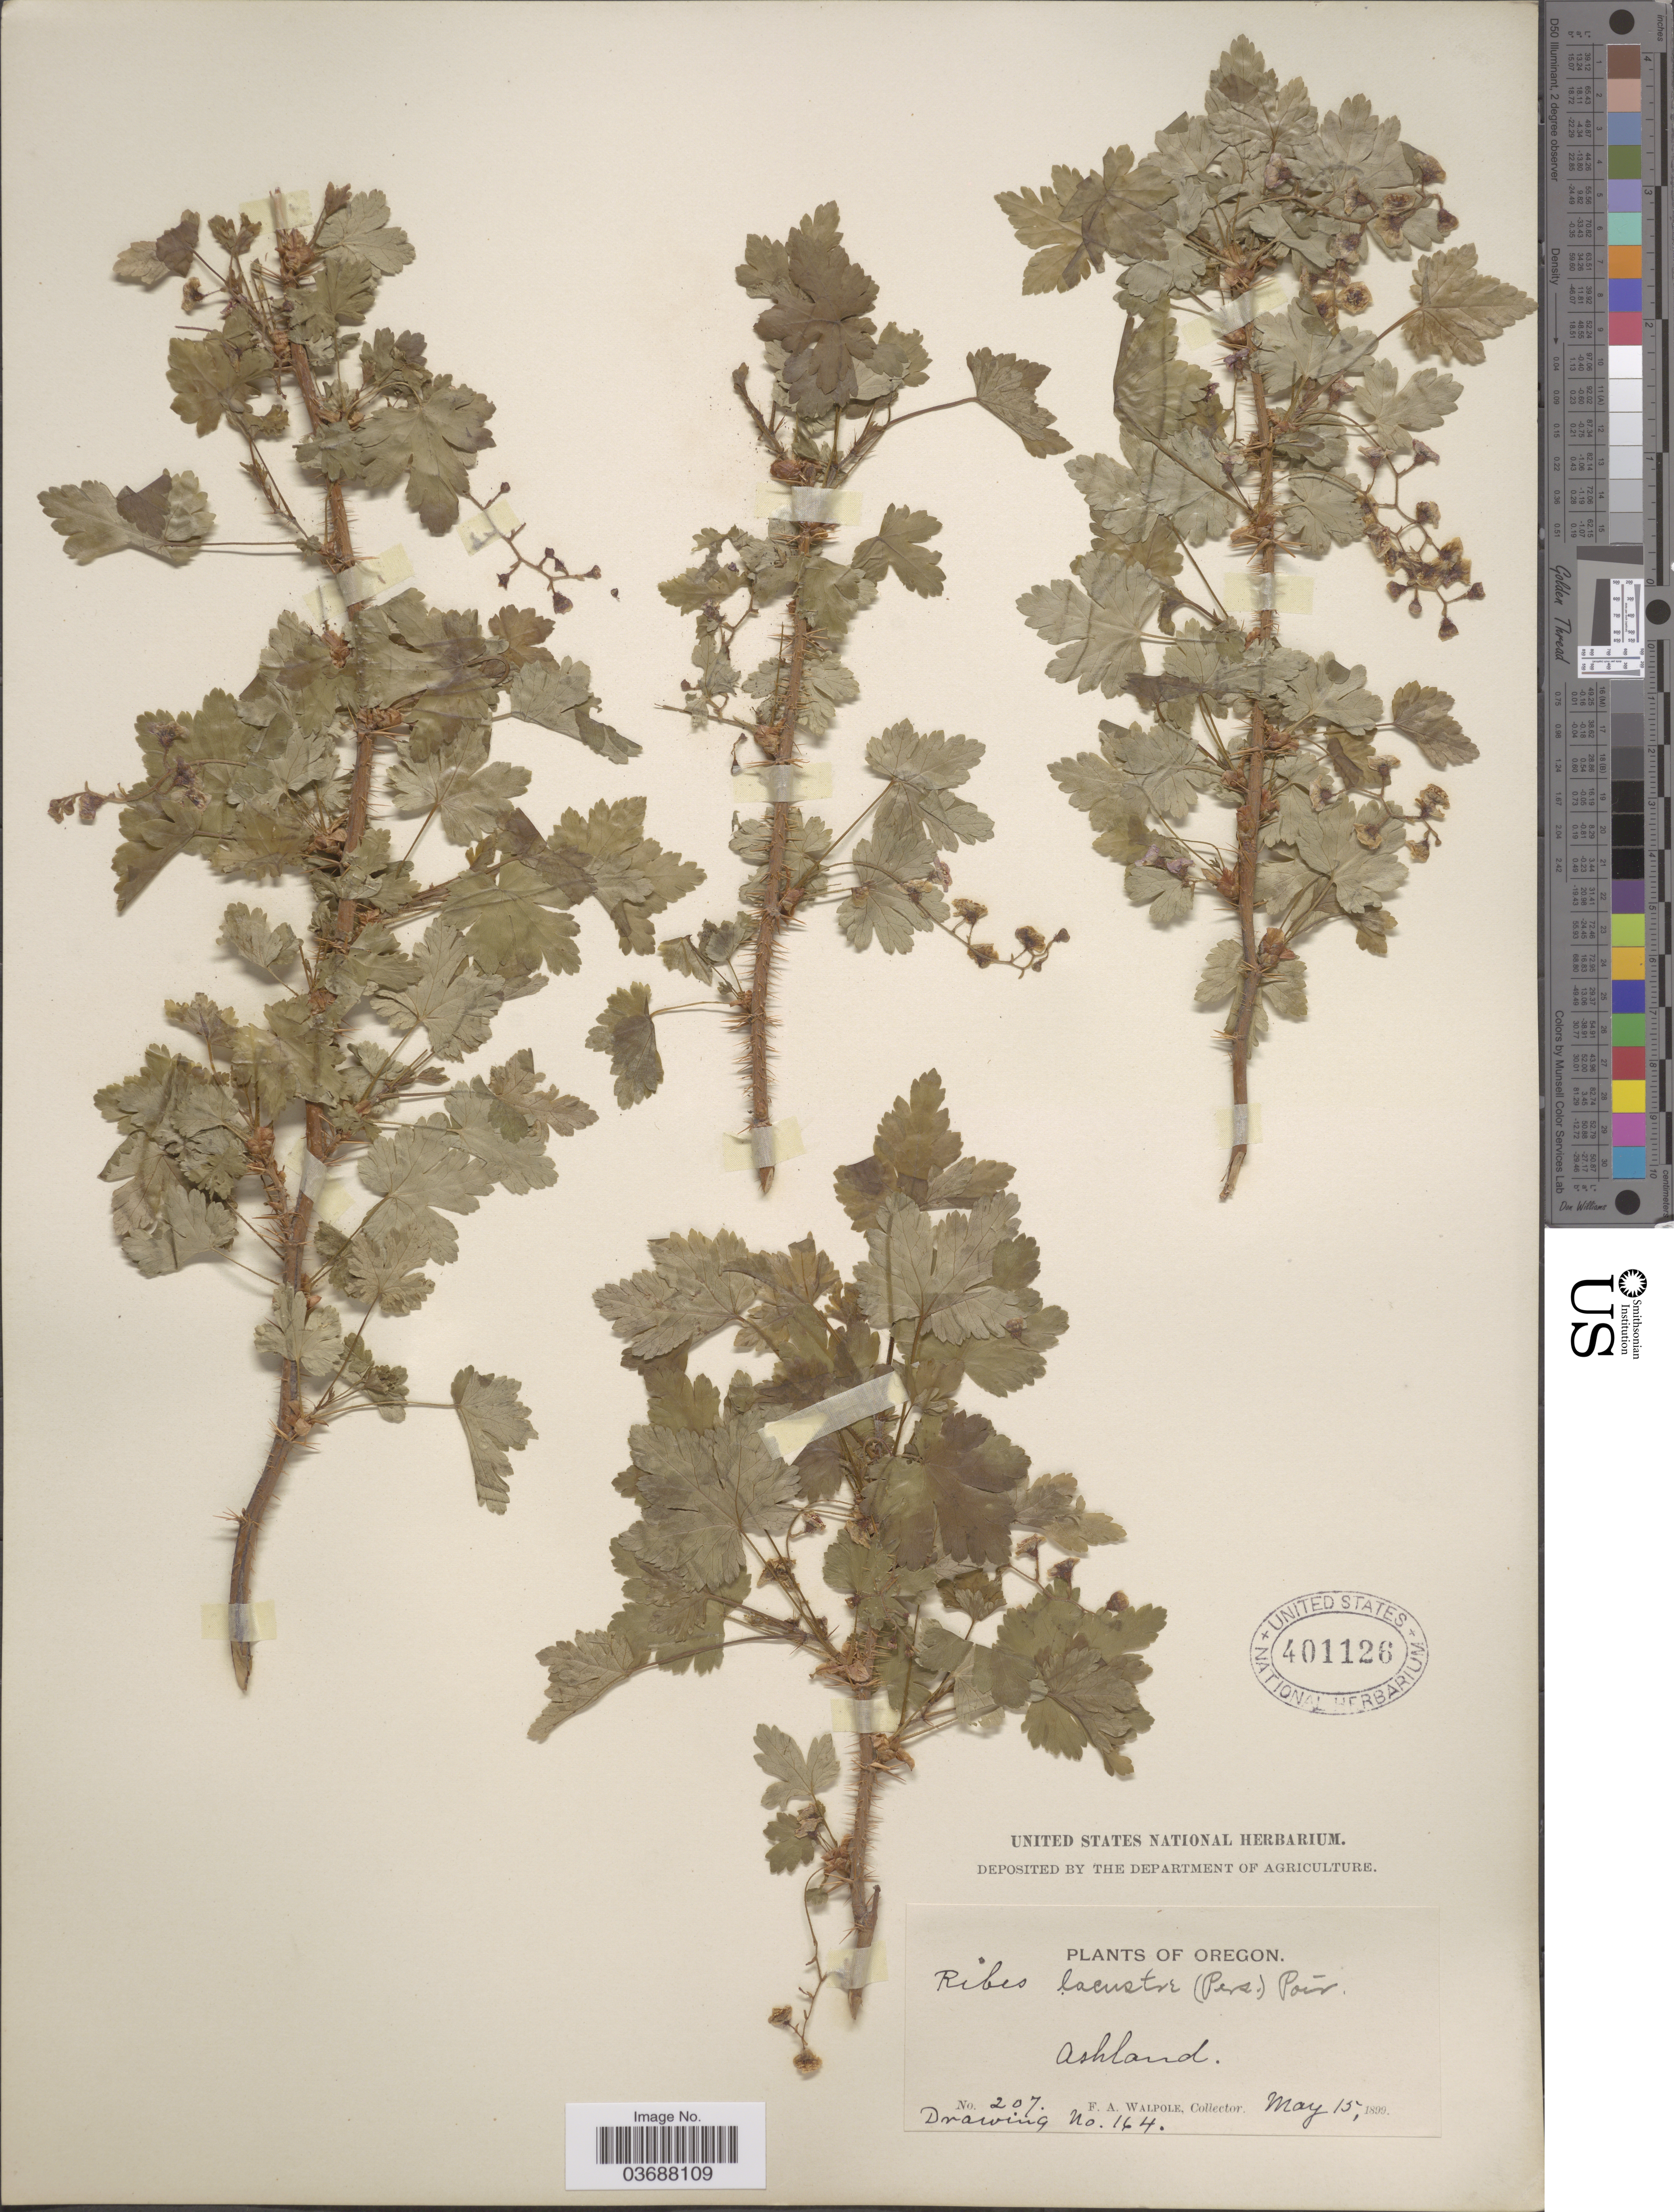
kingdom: Plantae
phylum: Tracheophyta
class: Magnoliopsida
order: Saxifragales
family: Grossulariaceae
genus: Ribes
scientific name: Ribes lacustre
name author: (Pers.) Poir.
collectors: F. Walpole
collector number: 207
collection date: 1899-05-15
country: United States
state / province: Oregon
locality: Ashland.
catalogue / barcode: US 401126